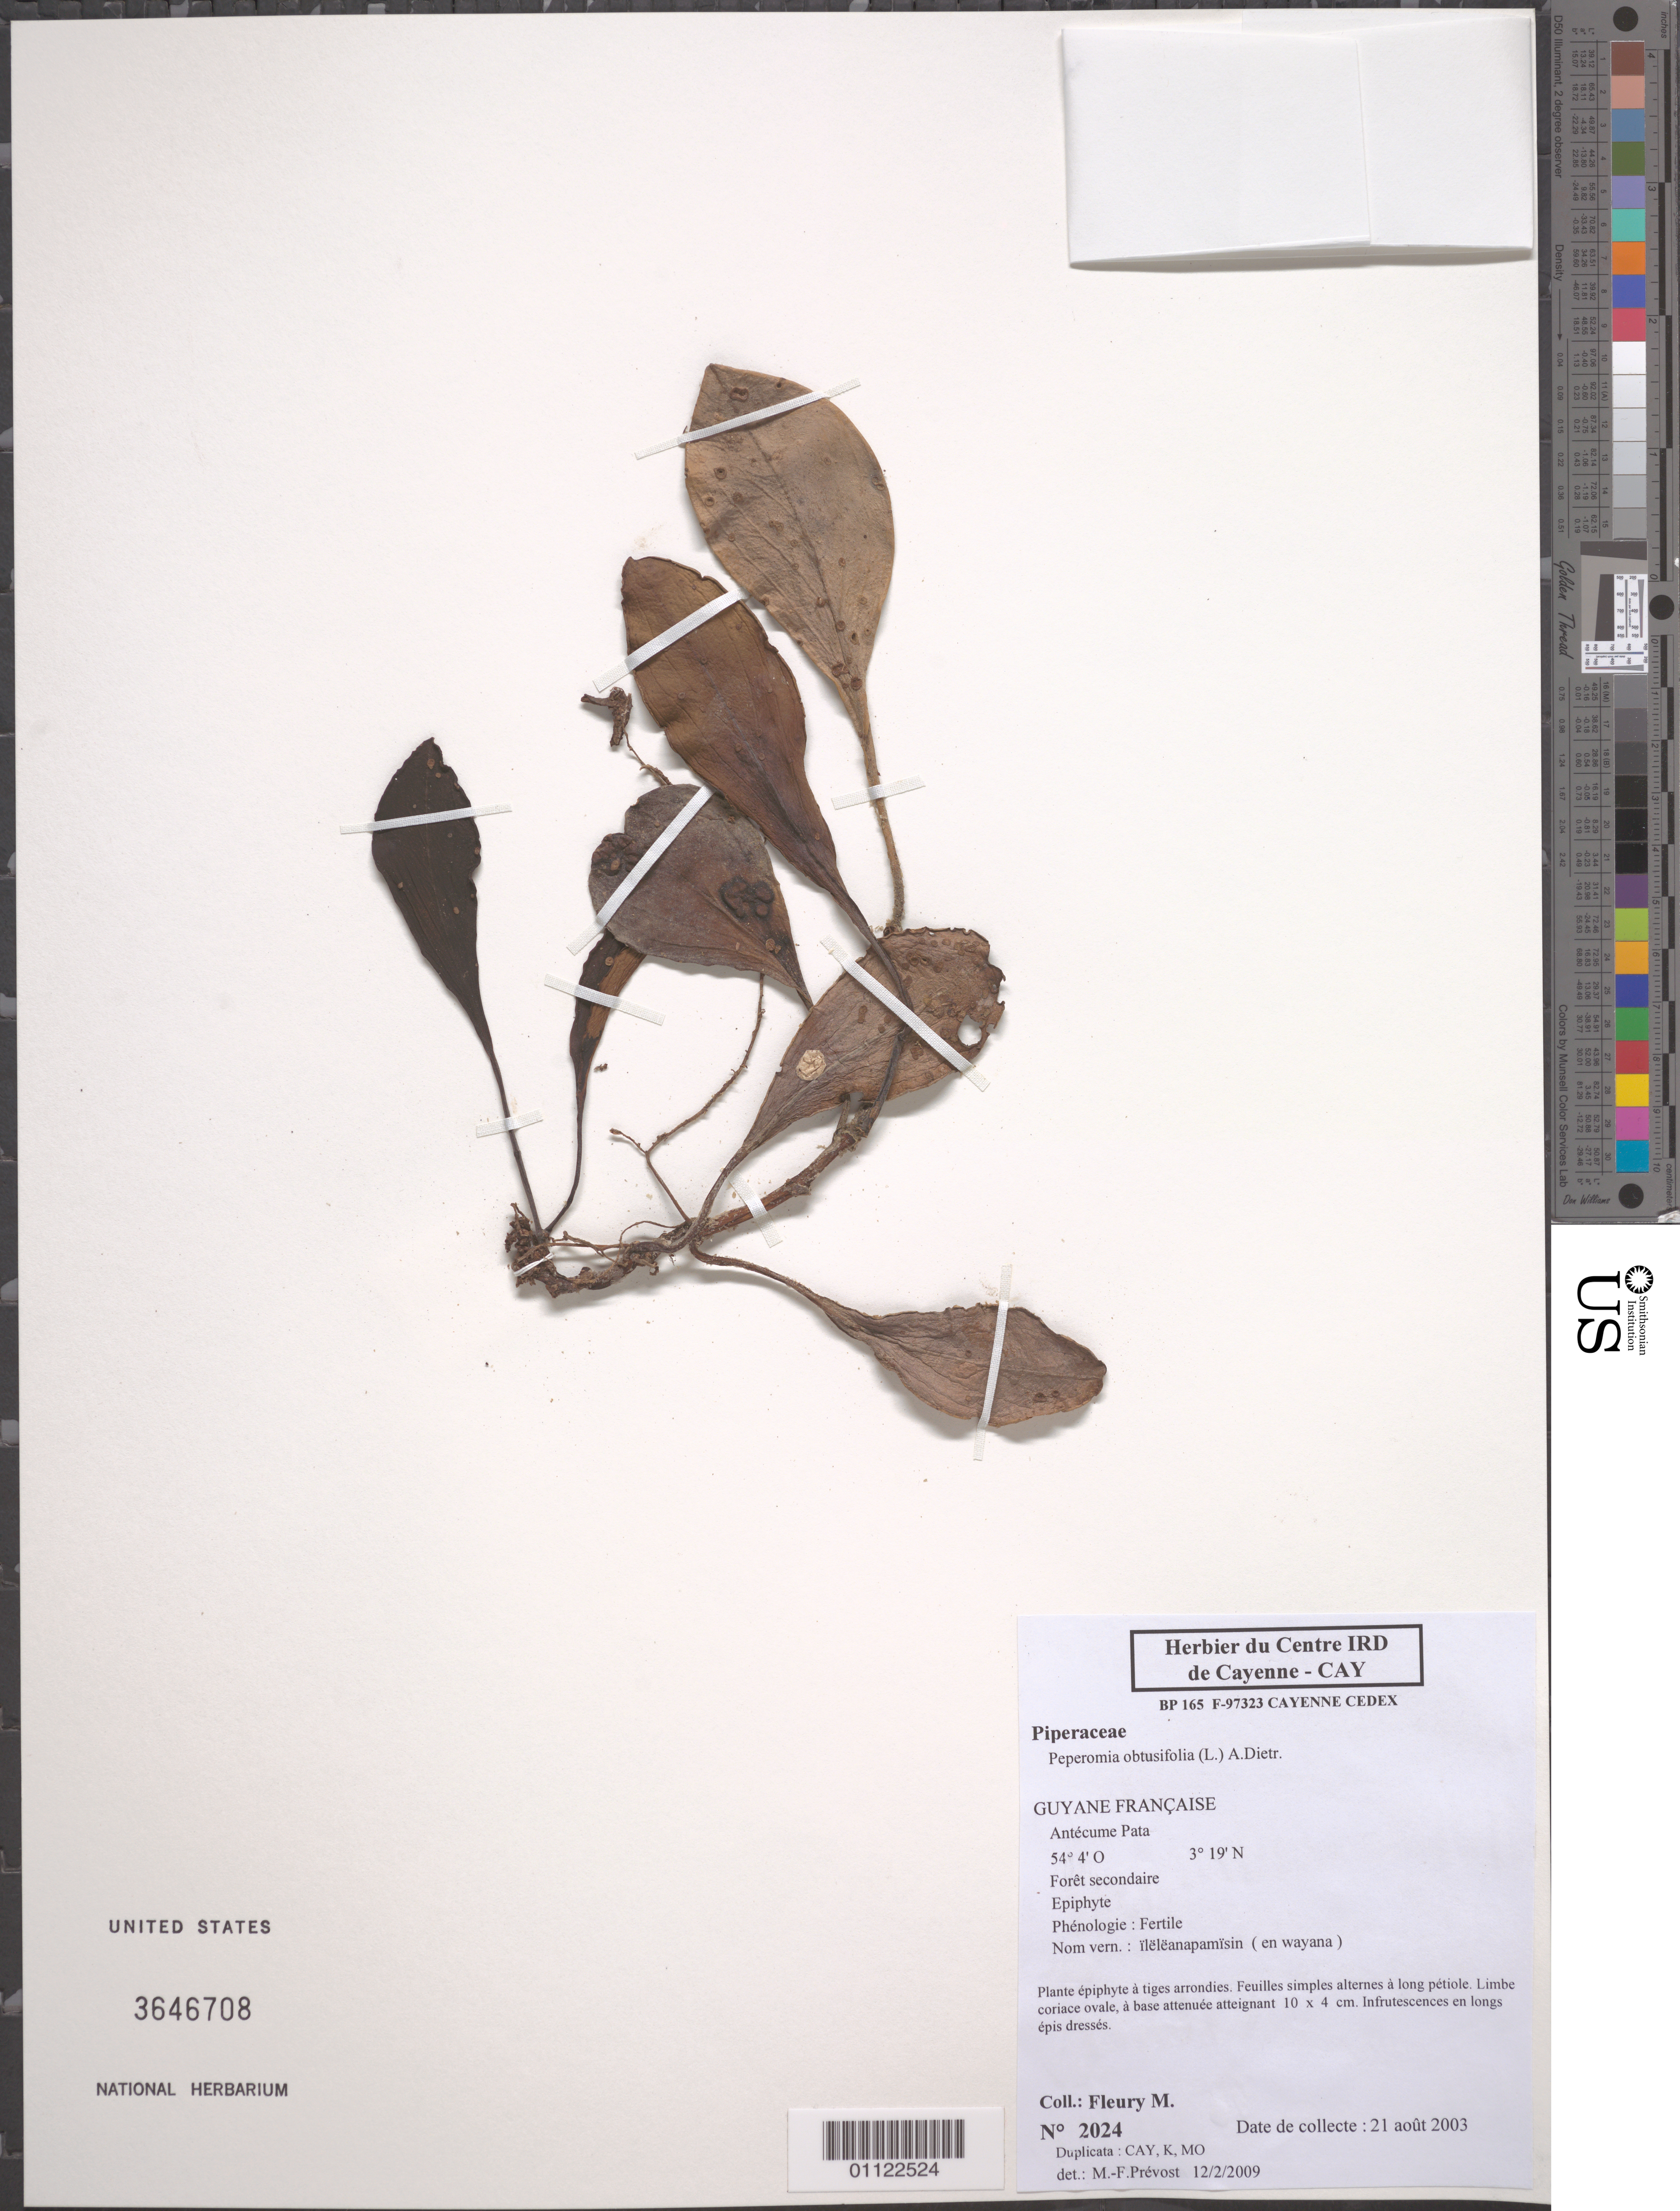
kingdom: Plantae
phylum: Tracheophyta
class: Magnoliopsida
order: Piperales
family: Piperaceae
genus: Peperomia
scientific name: Peperomia obtusifolia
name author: (L.) A. Dietr.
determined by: Prévost, M.-F.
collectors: M. Fleury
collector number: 2024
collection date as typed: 21-Aug-03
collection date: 2003-08-21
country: French Guiana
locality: Antécume Pata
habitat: Vegetation secondaire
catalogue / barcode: US 3646708